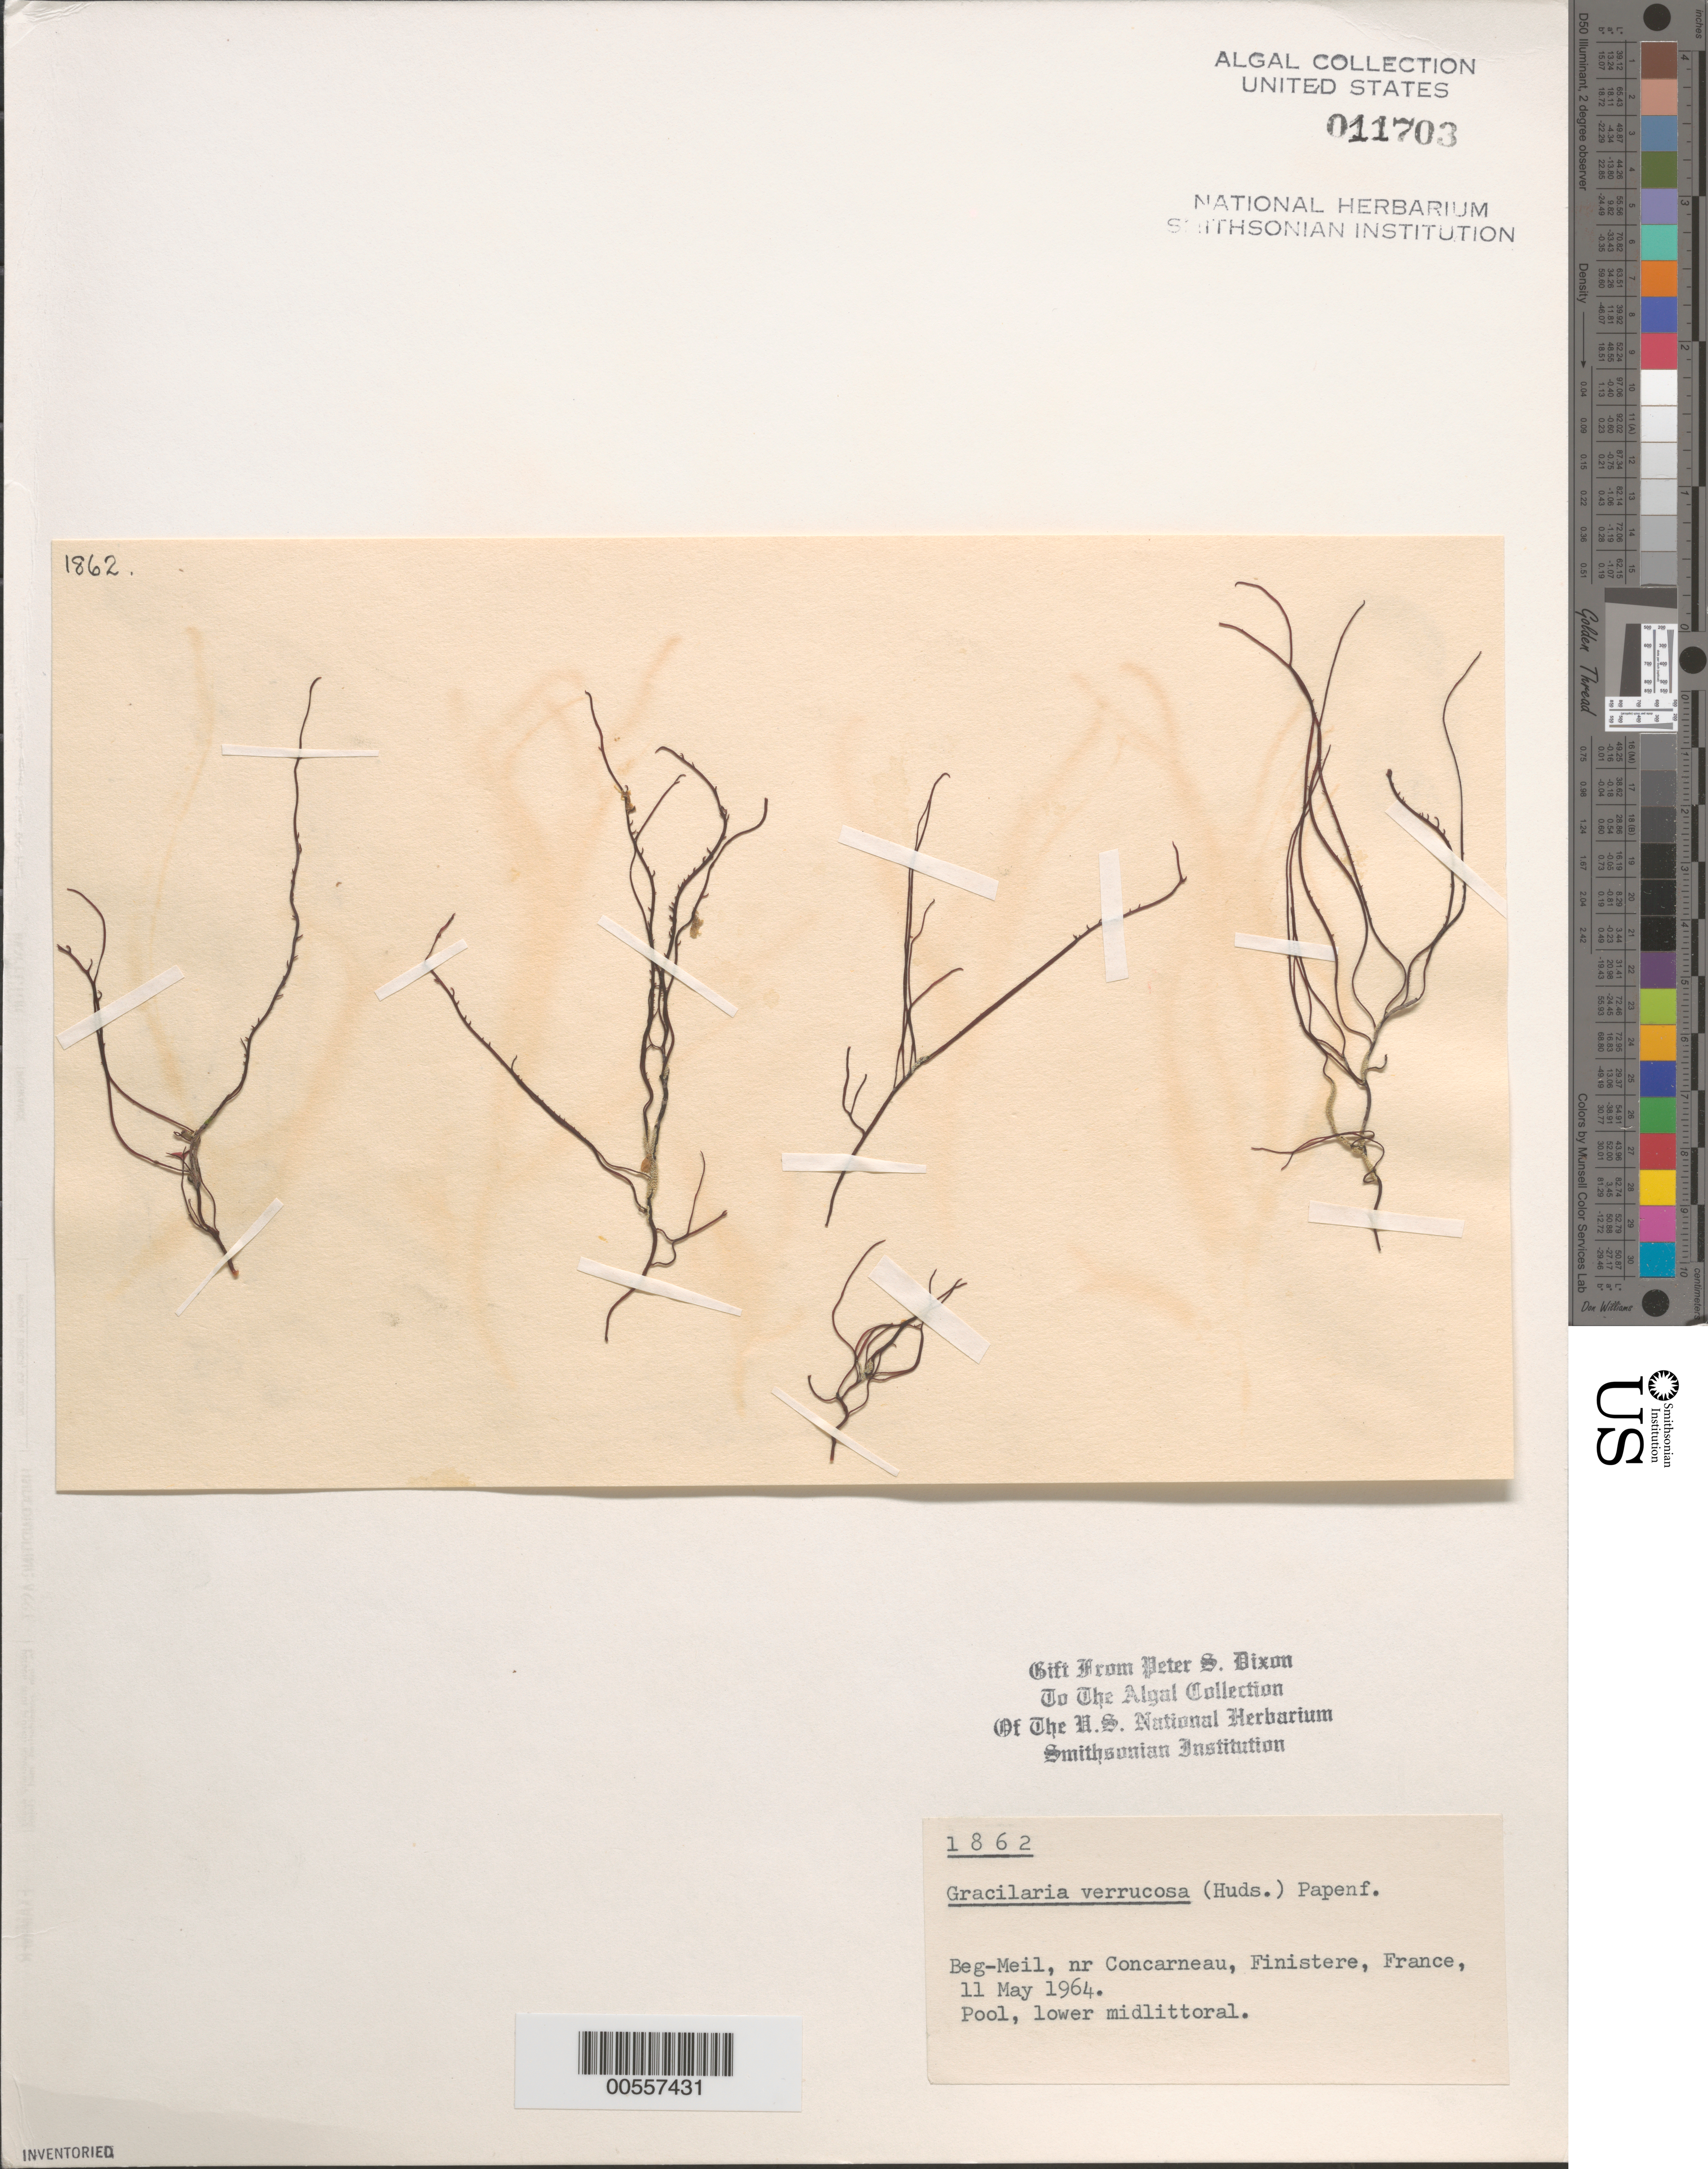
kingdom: Plantae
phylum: Rhodophyta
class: Florideophyceae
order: Gracilariales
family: Gracilariaceae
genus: Gracilariopsis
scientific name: Gracilariopsis longissima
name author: (S.G. Gmel.) Steentoft et al.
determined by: Algae name updating Project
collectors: P. S. Dixon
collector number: PSD 1862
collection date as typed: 11 May 1964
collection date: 1964-05-11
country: France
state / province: Bretagne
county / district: Finistère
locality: Beg-meil, near concarneau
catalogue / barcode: US 11703